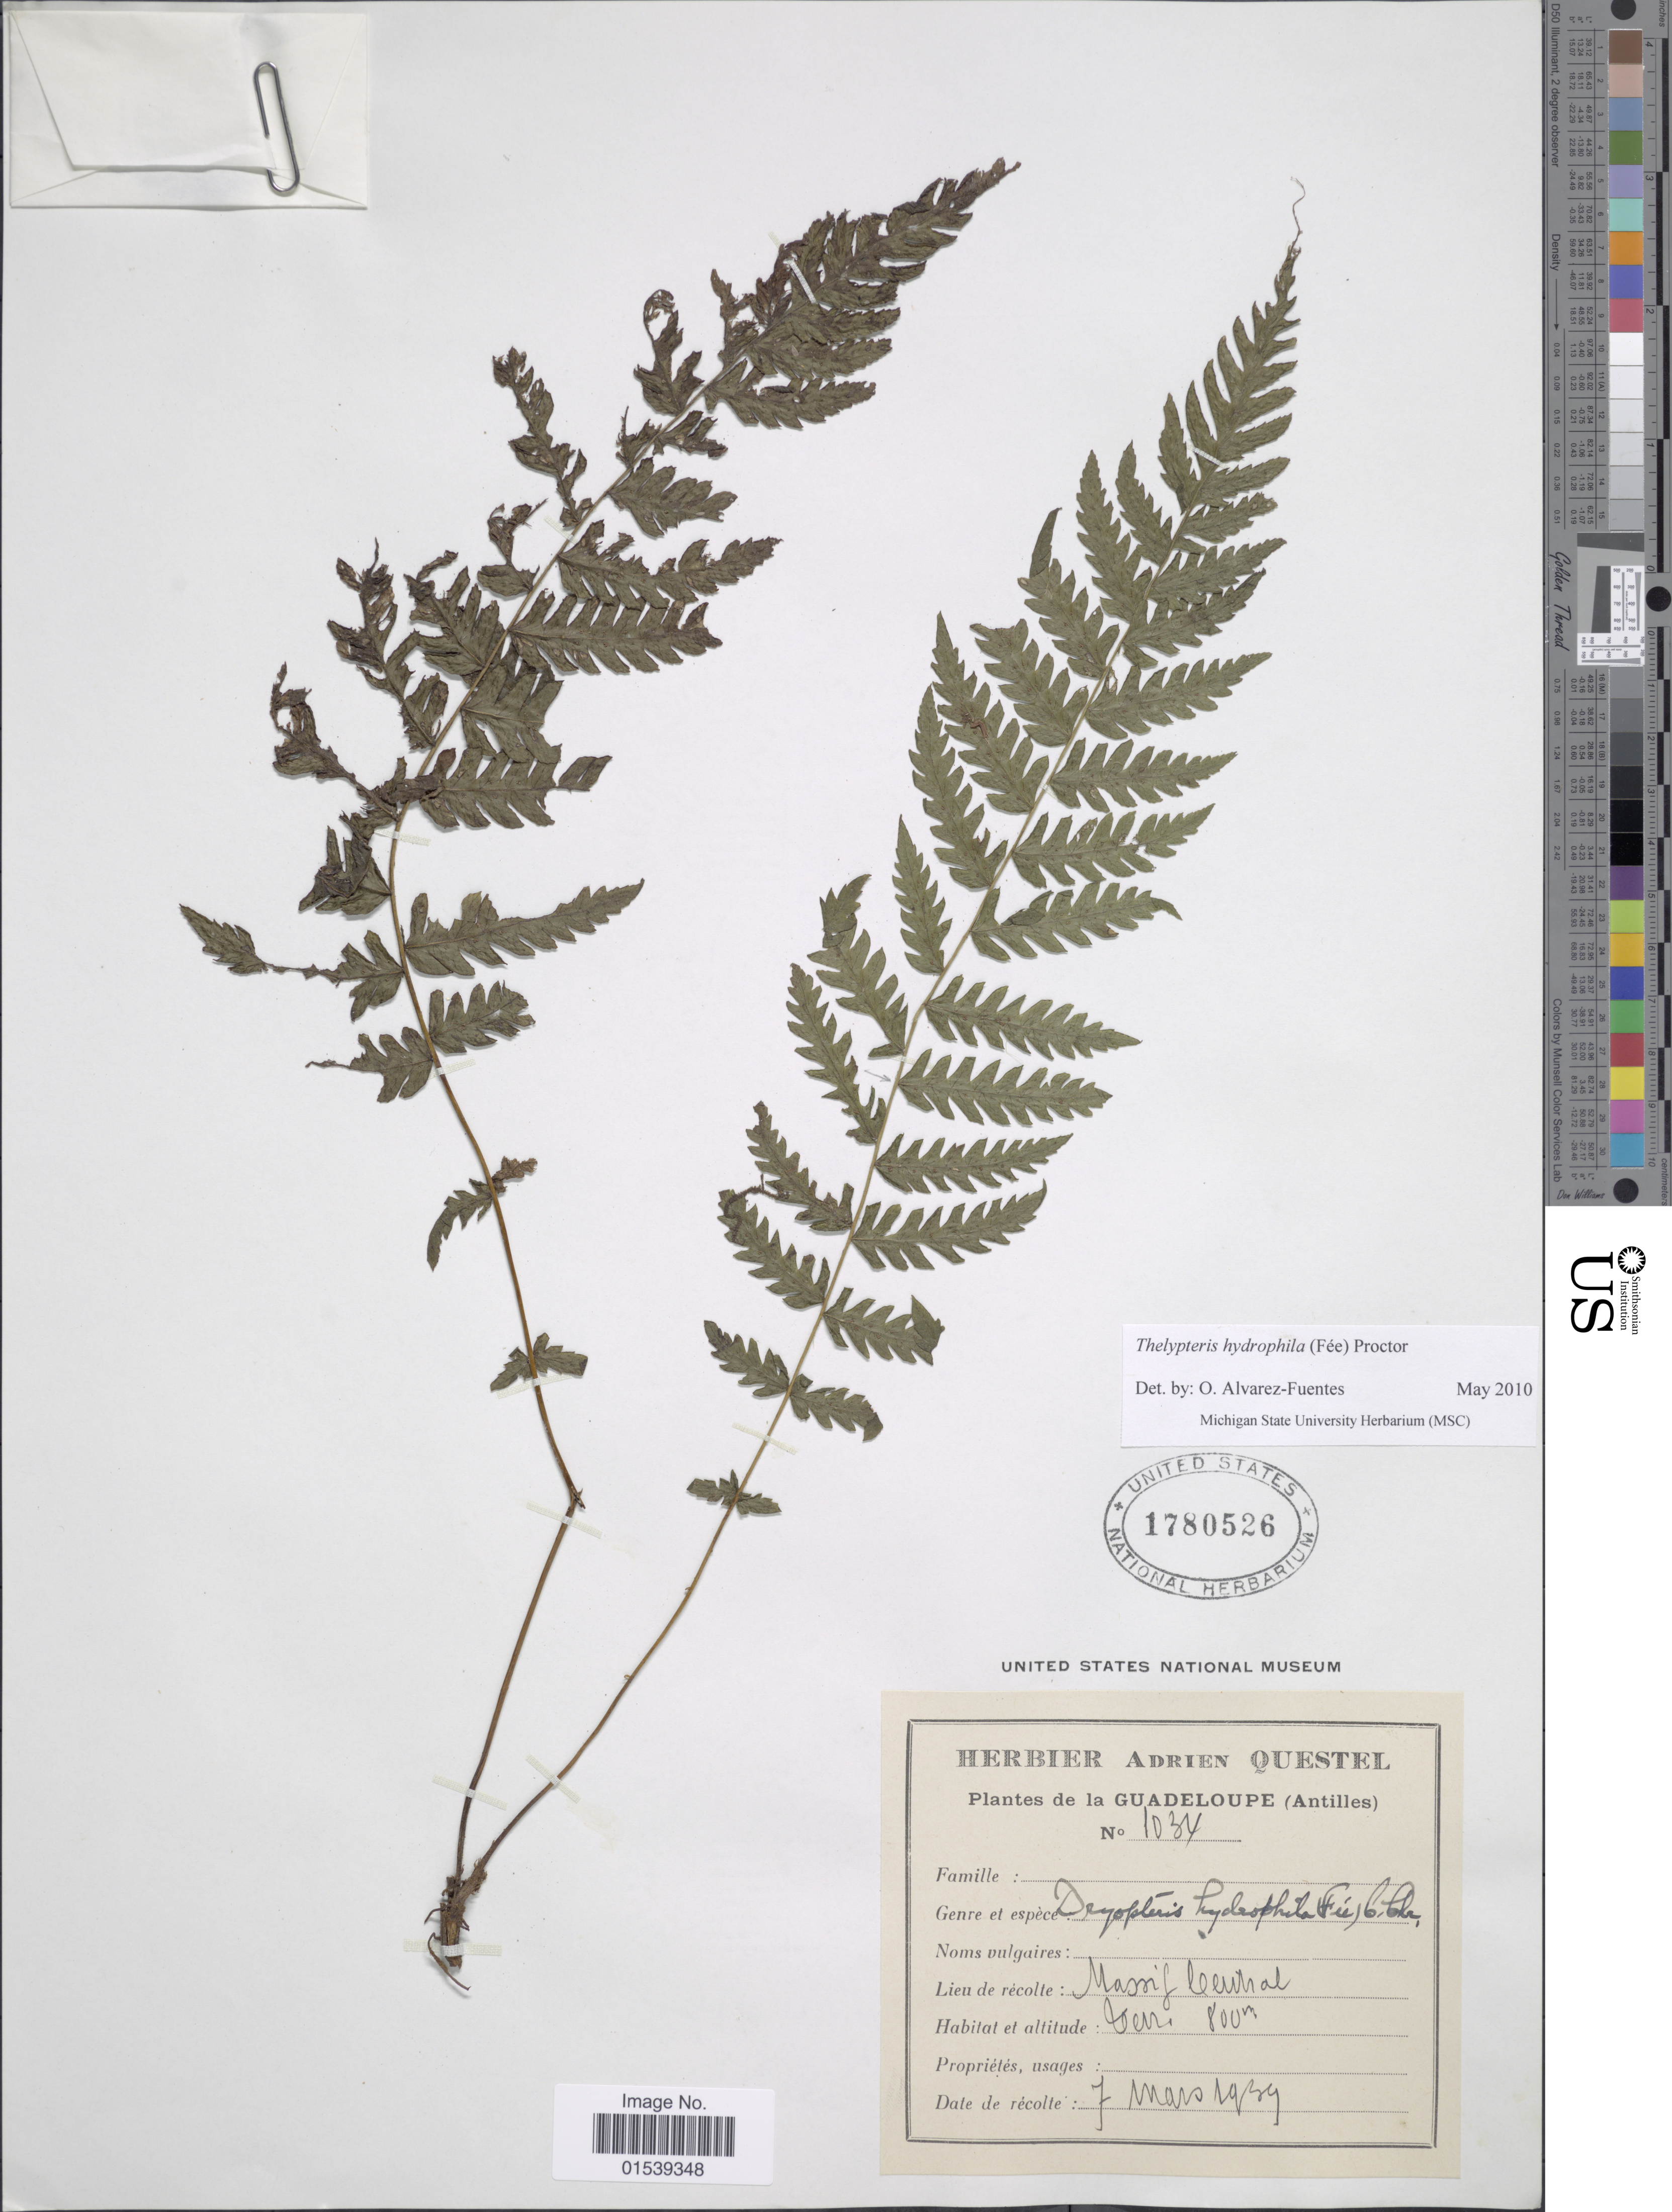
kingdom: Plantae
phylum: Tracheophyta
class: Polypodiopsida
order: Polypodiales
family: Thelypteridaceae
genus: Amauropelta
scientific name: Amauropelta hydrophila (Fée) comb. nov., ined 2015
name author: (Fée)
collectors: ex herb. A. Questal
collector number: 1034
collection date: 1939-03-07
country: Guadeloupe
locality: Antilles, Massif Central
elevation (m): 800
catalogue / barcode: US 1780526